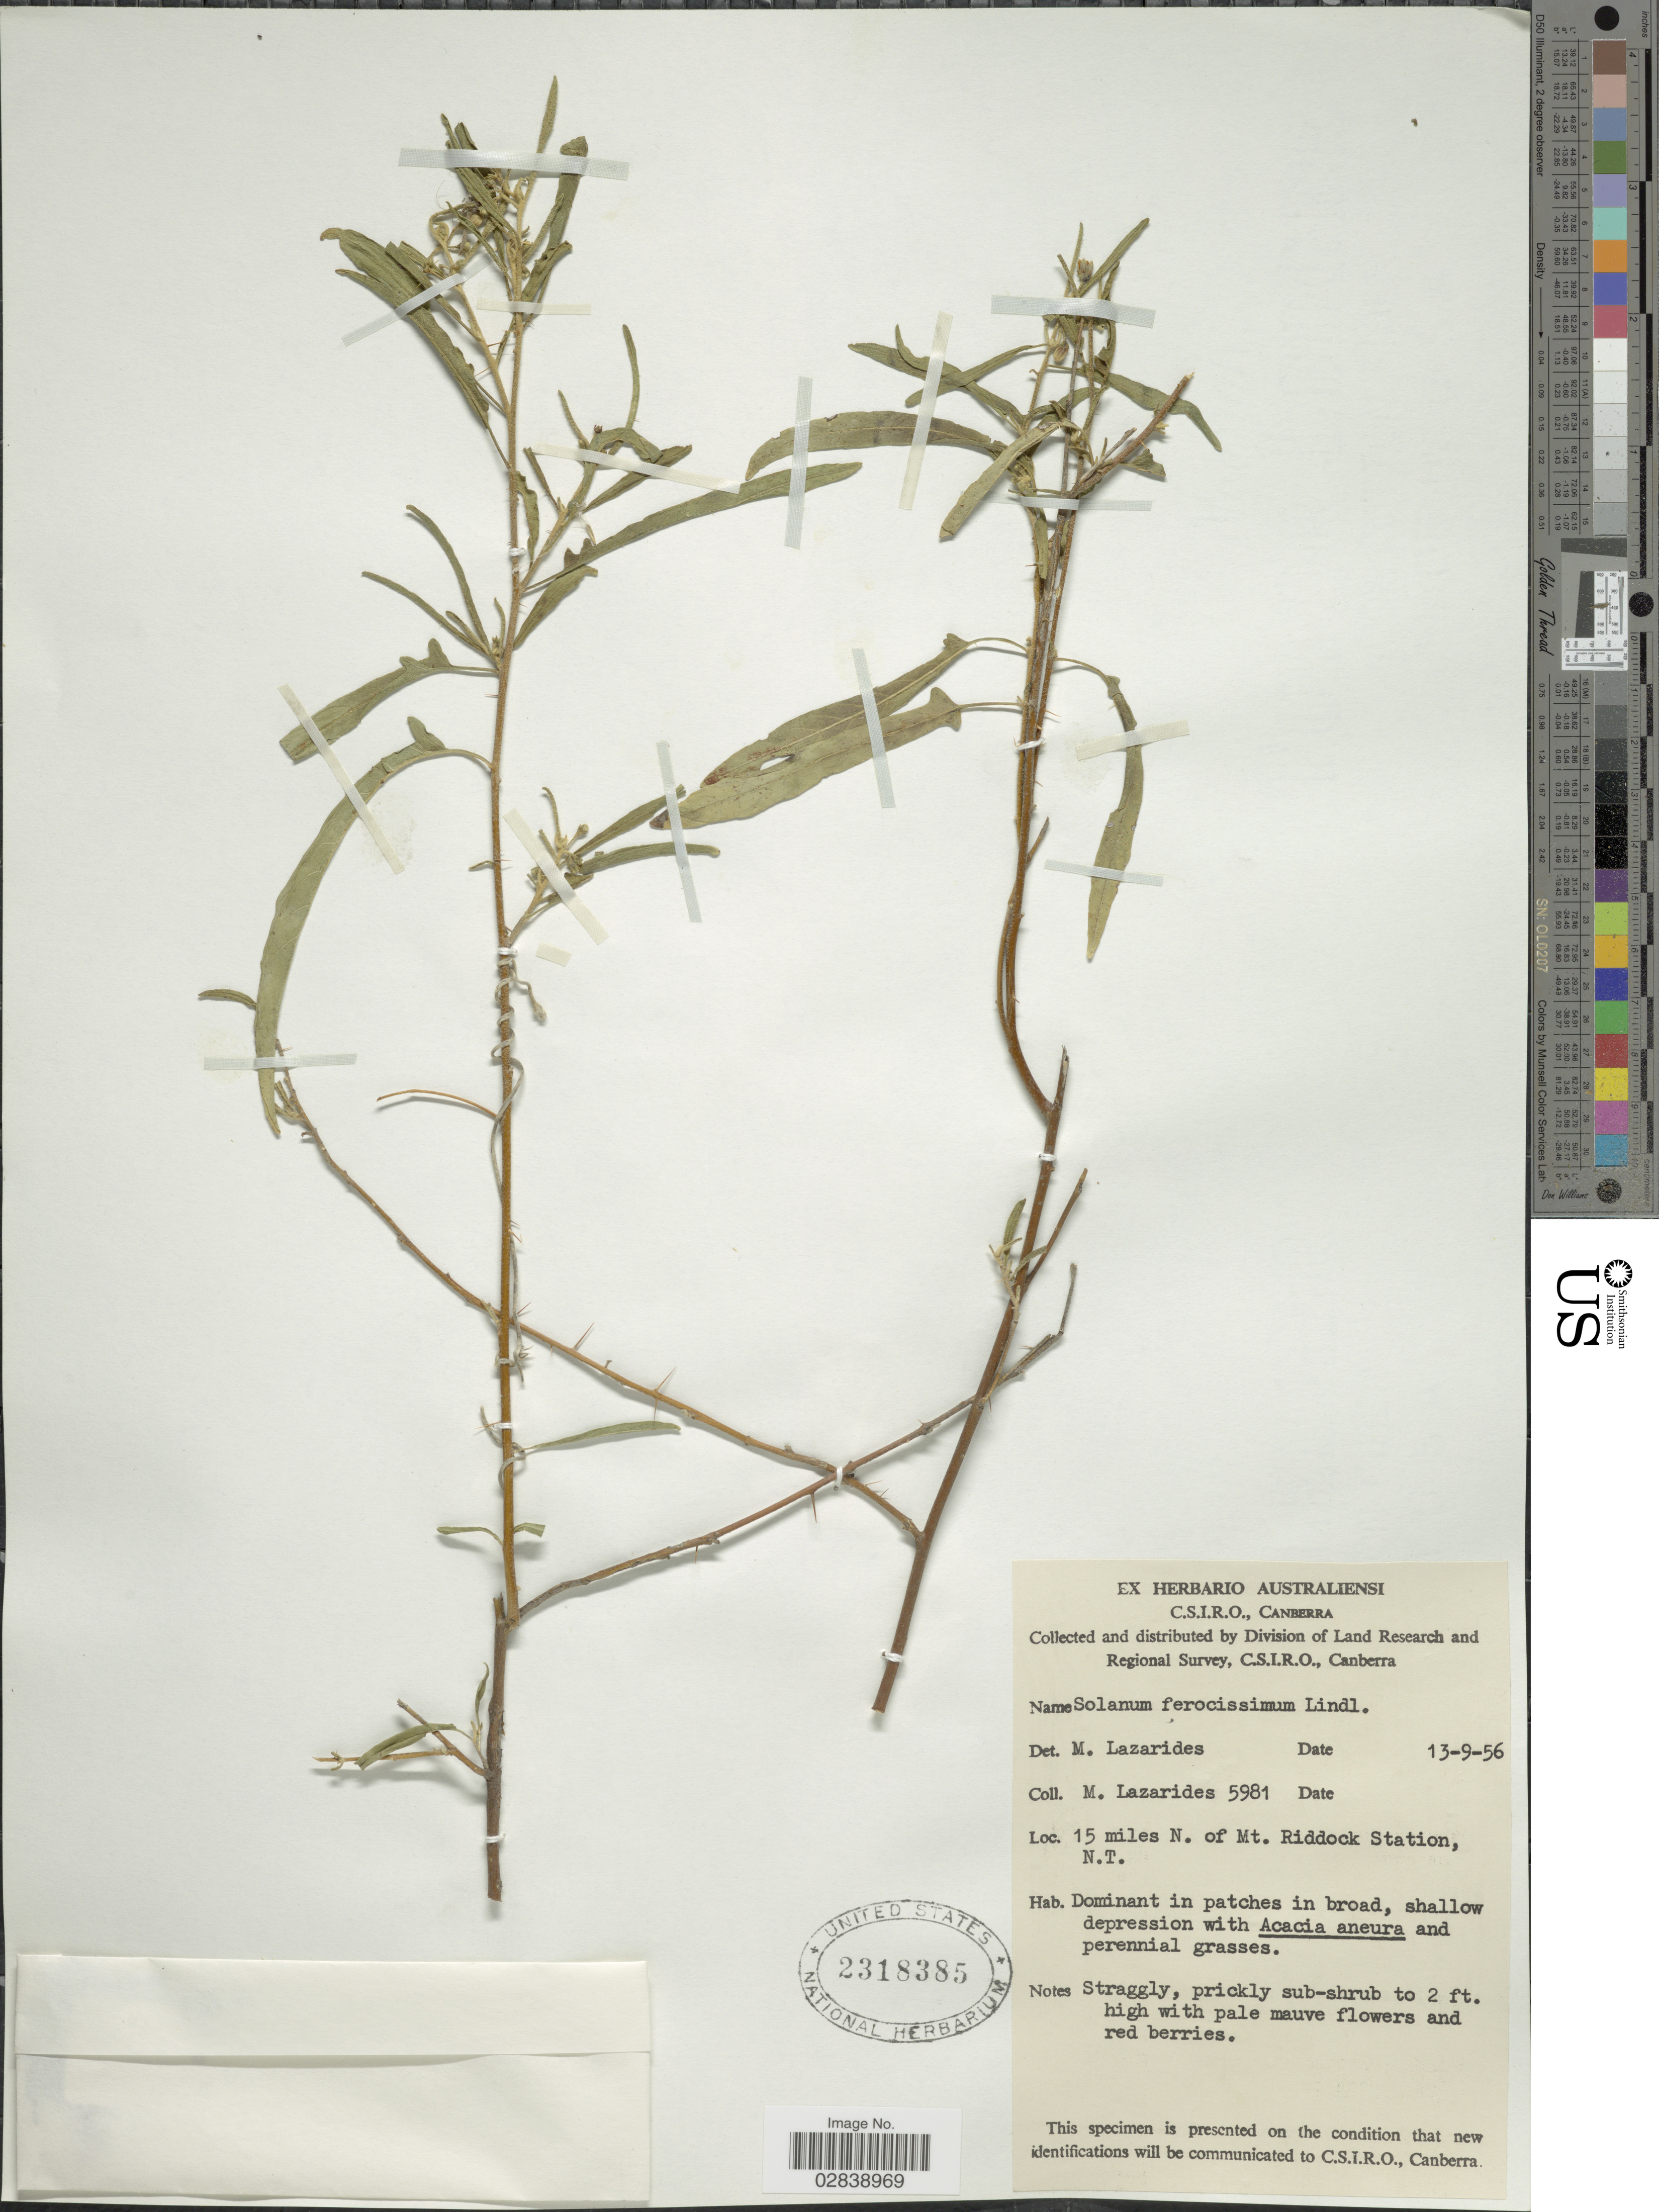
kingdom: Plantae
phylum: Tracheophyta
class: Magnoliopsida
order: Solanales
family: Solanaceae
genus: Solanum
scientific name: Solanum ferocissimum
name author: Lindl.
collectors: M. Lazarides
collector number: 5981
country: Australia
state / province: Northern Territory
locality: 15 miles N. of Mt. Riddock Station, N.T.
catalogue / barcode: US 2318385